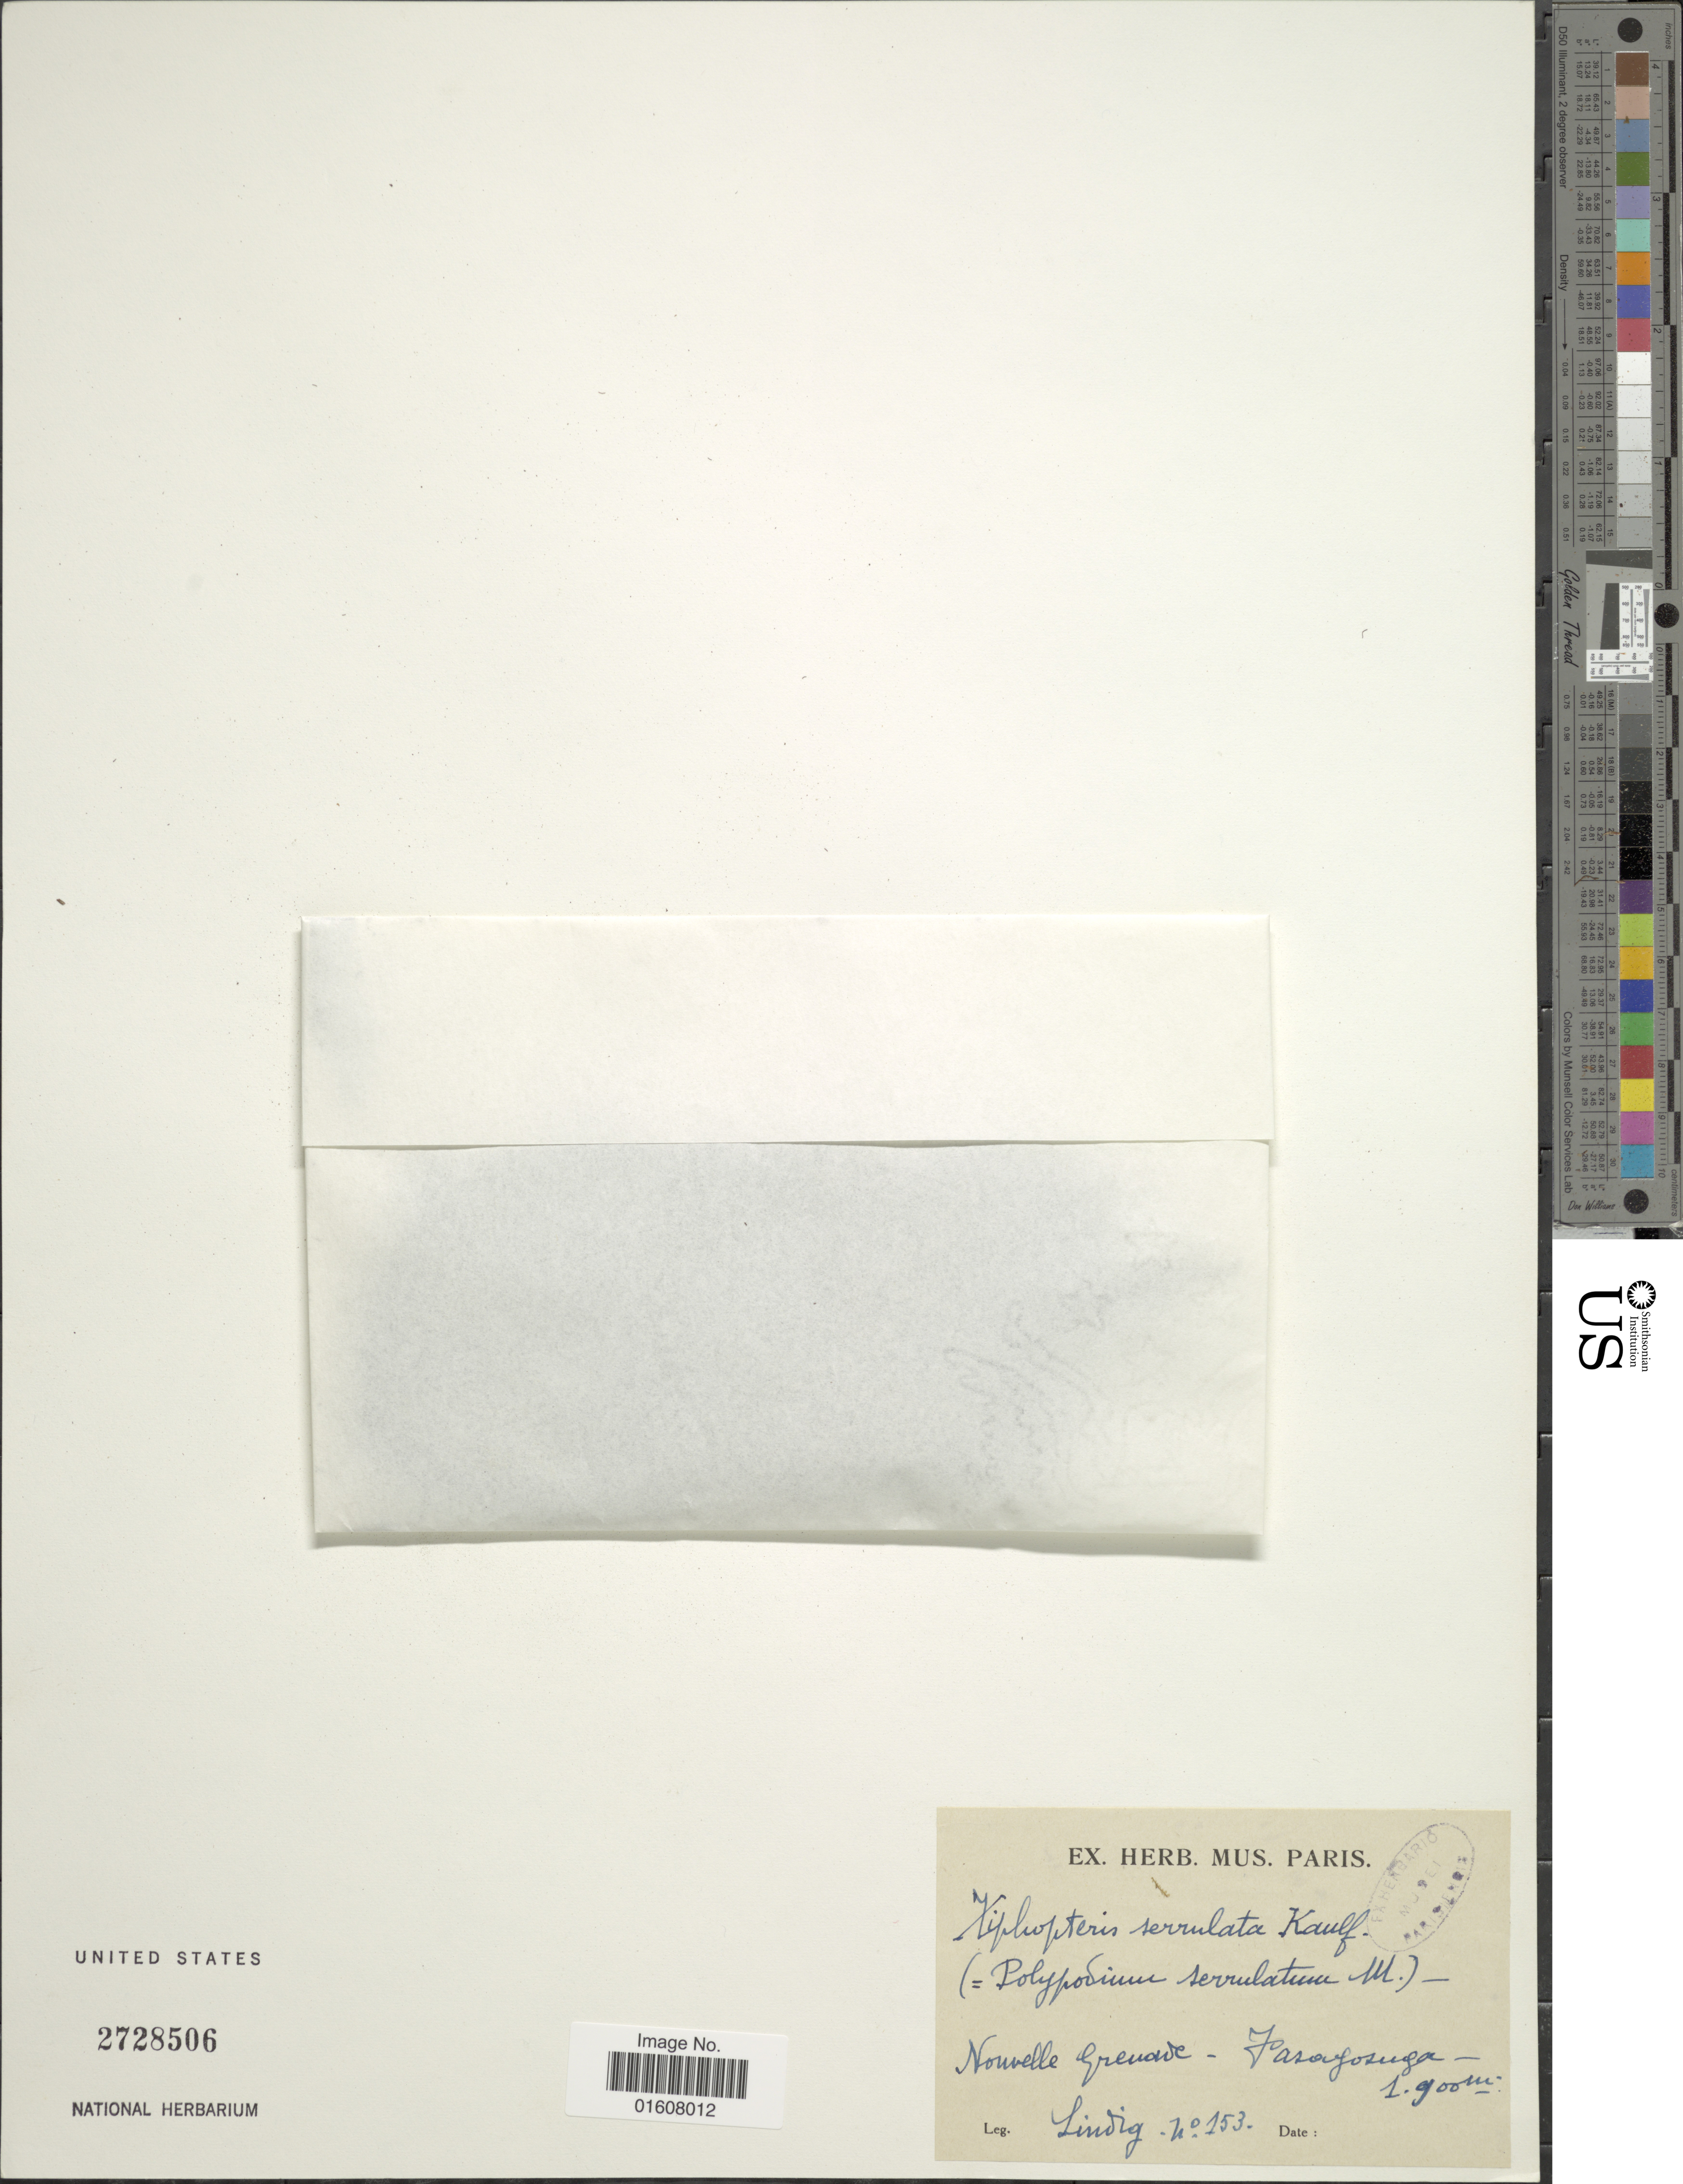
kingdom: Plantae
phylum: Tracheophyta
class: Polypodiopsida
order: Polypodiales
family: Polypodiaceae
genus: Cochlidium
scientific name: Cochlidium serrulatum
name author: (Sw.) L.E. Bishop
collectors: -. Lindig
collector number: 153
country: Grenada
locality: Nouvelle Grenade - Fusagasuga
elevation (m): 1900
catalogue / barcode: US 2728506